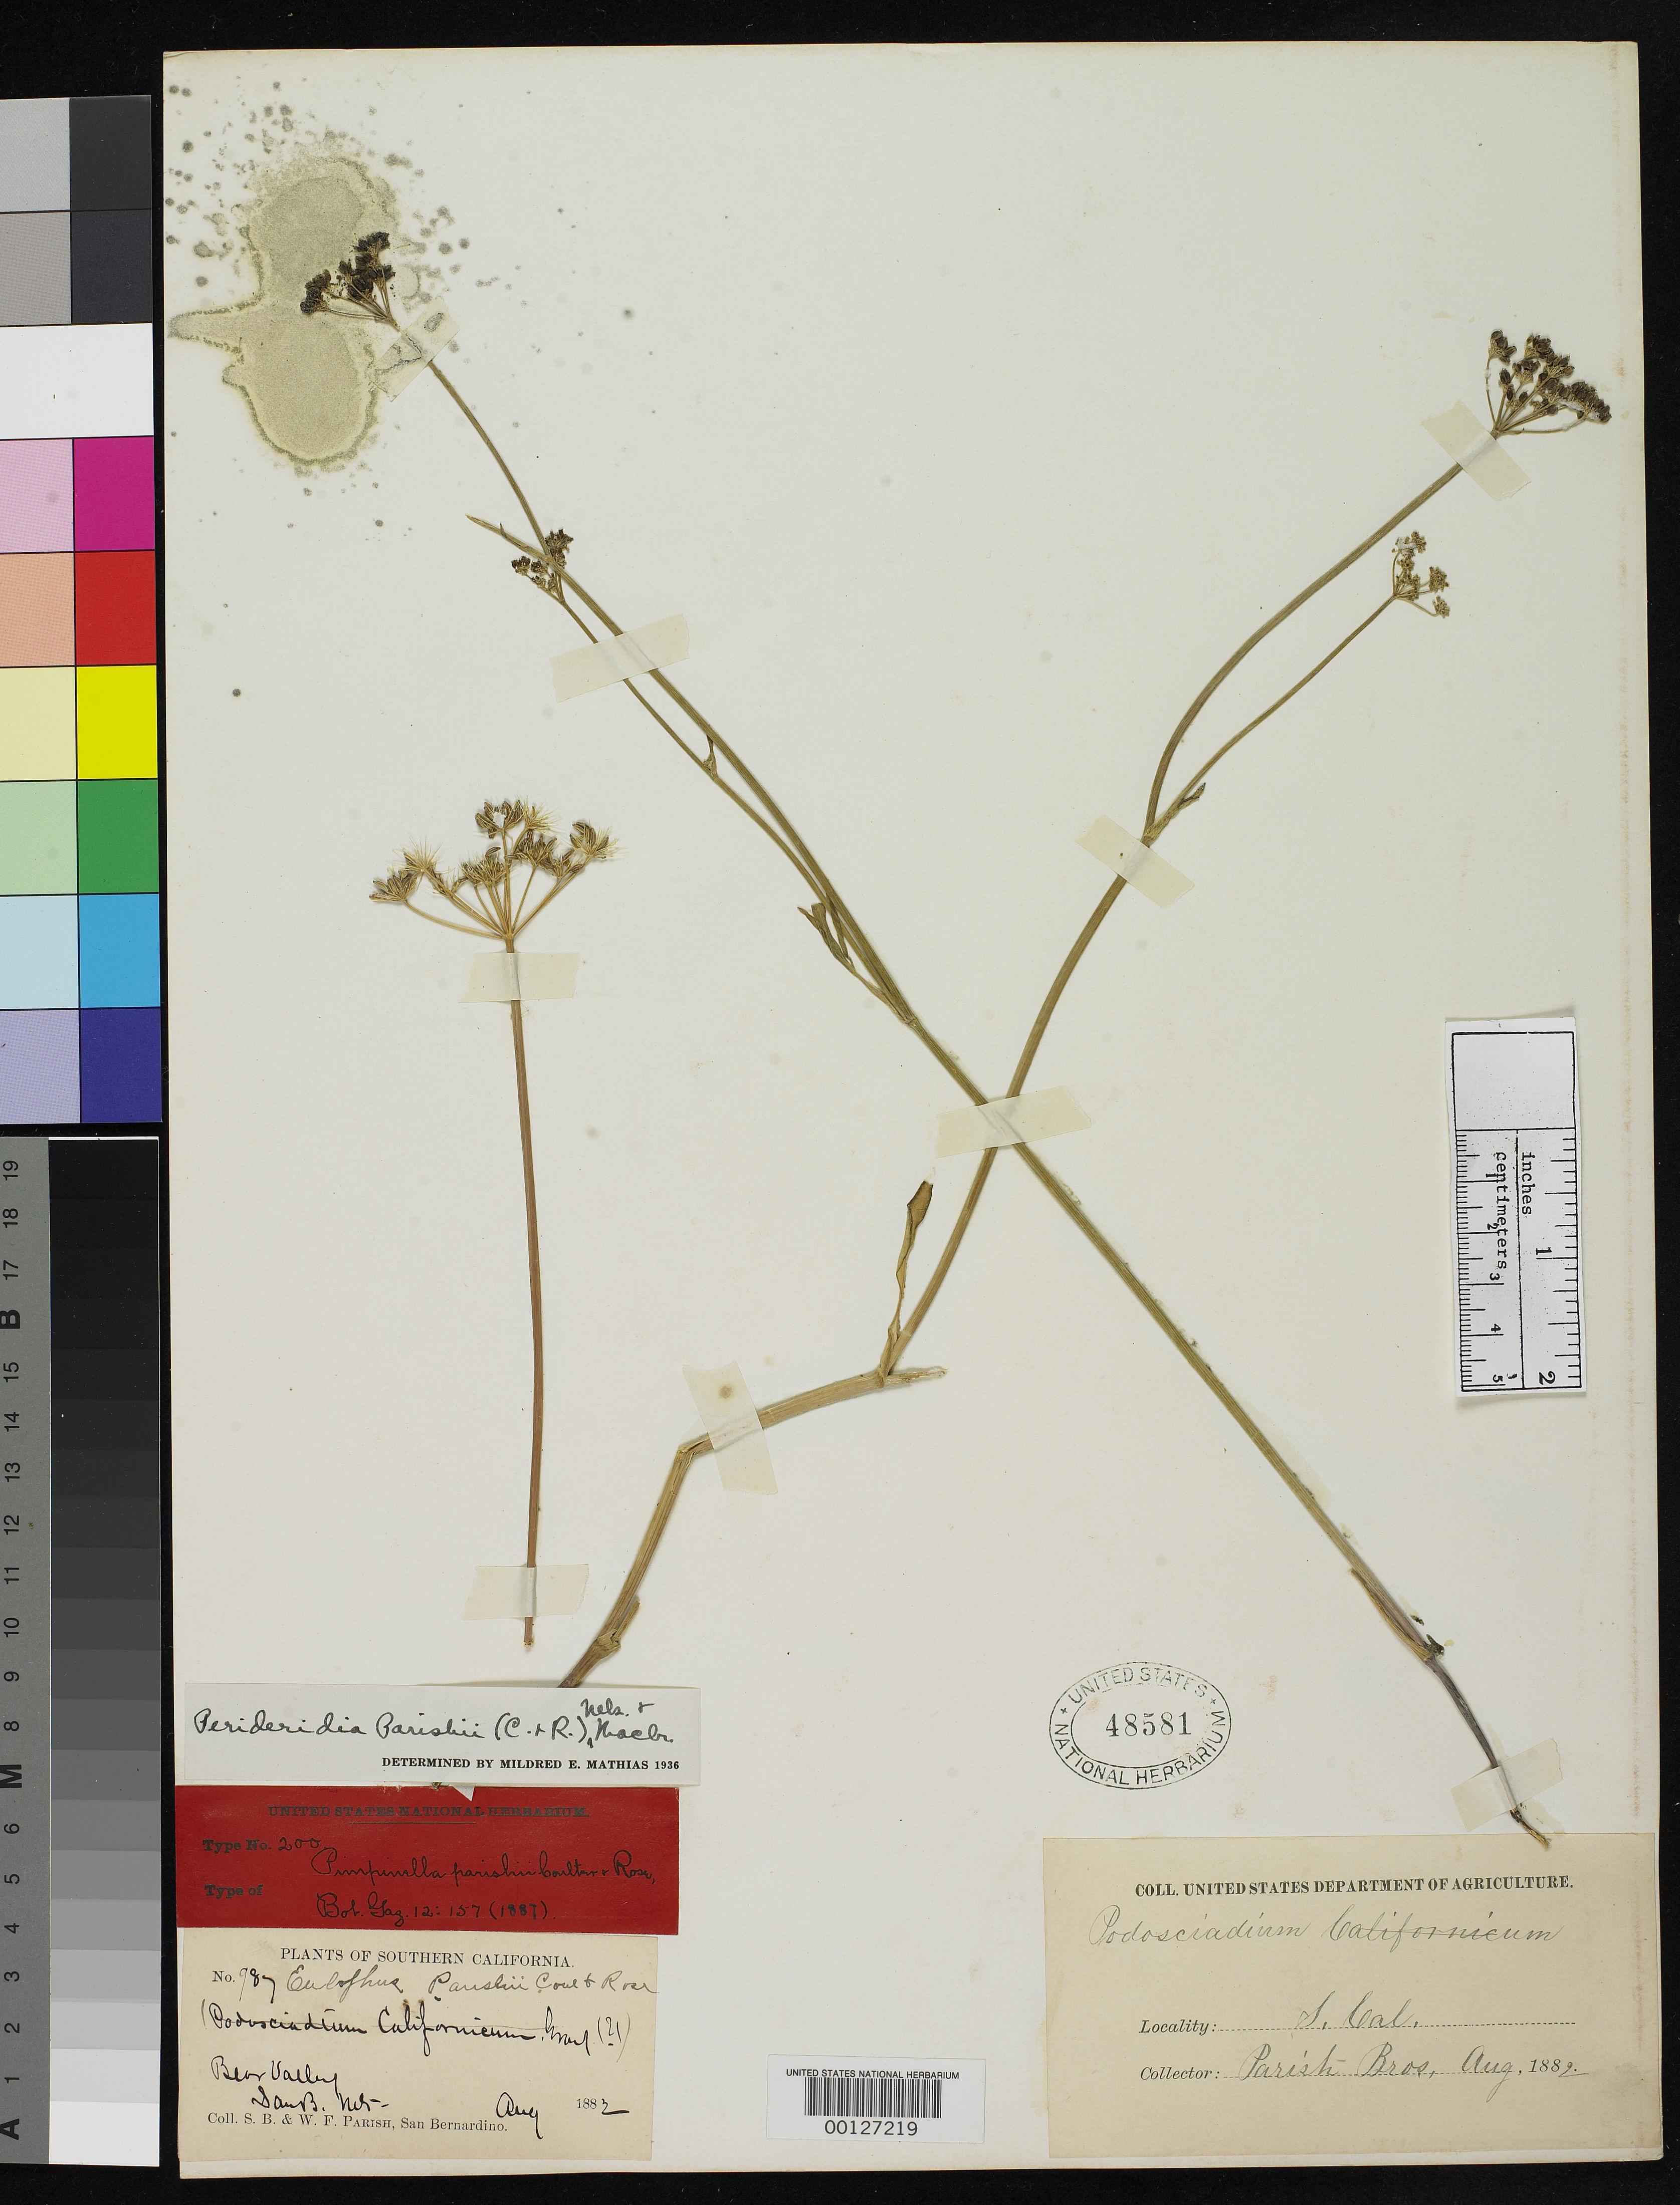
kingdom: Plantae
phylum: Tracheophyta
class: Magnoliopsida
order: Apiales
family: Apiaceae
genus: Pimpinella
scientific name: Pimpinella parishii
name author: J.M. Coult. & Rose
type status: Isotype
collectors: S. B. Parish & W. F. Parish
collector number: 987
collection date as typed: Aug 1882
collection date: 1882-08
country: United States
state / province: California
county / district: San Bernardino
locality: Bear Valley, San Bernardino Mts.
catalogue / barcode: US 48581